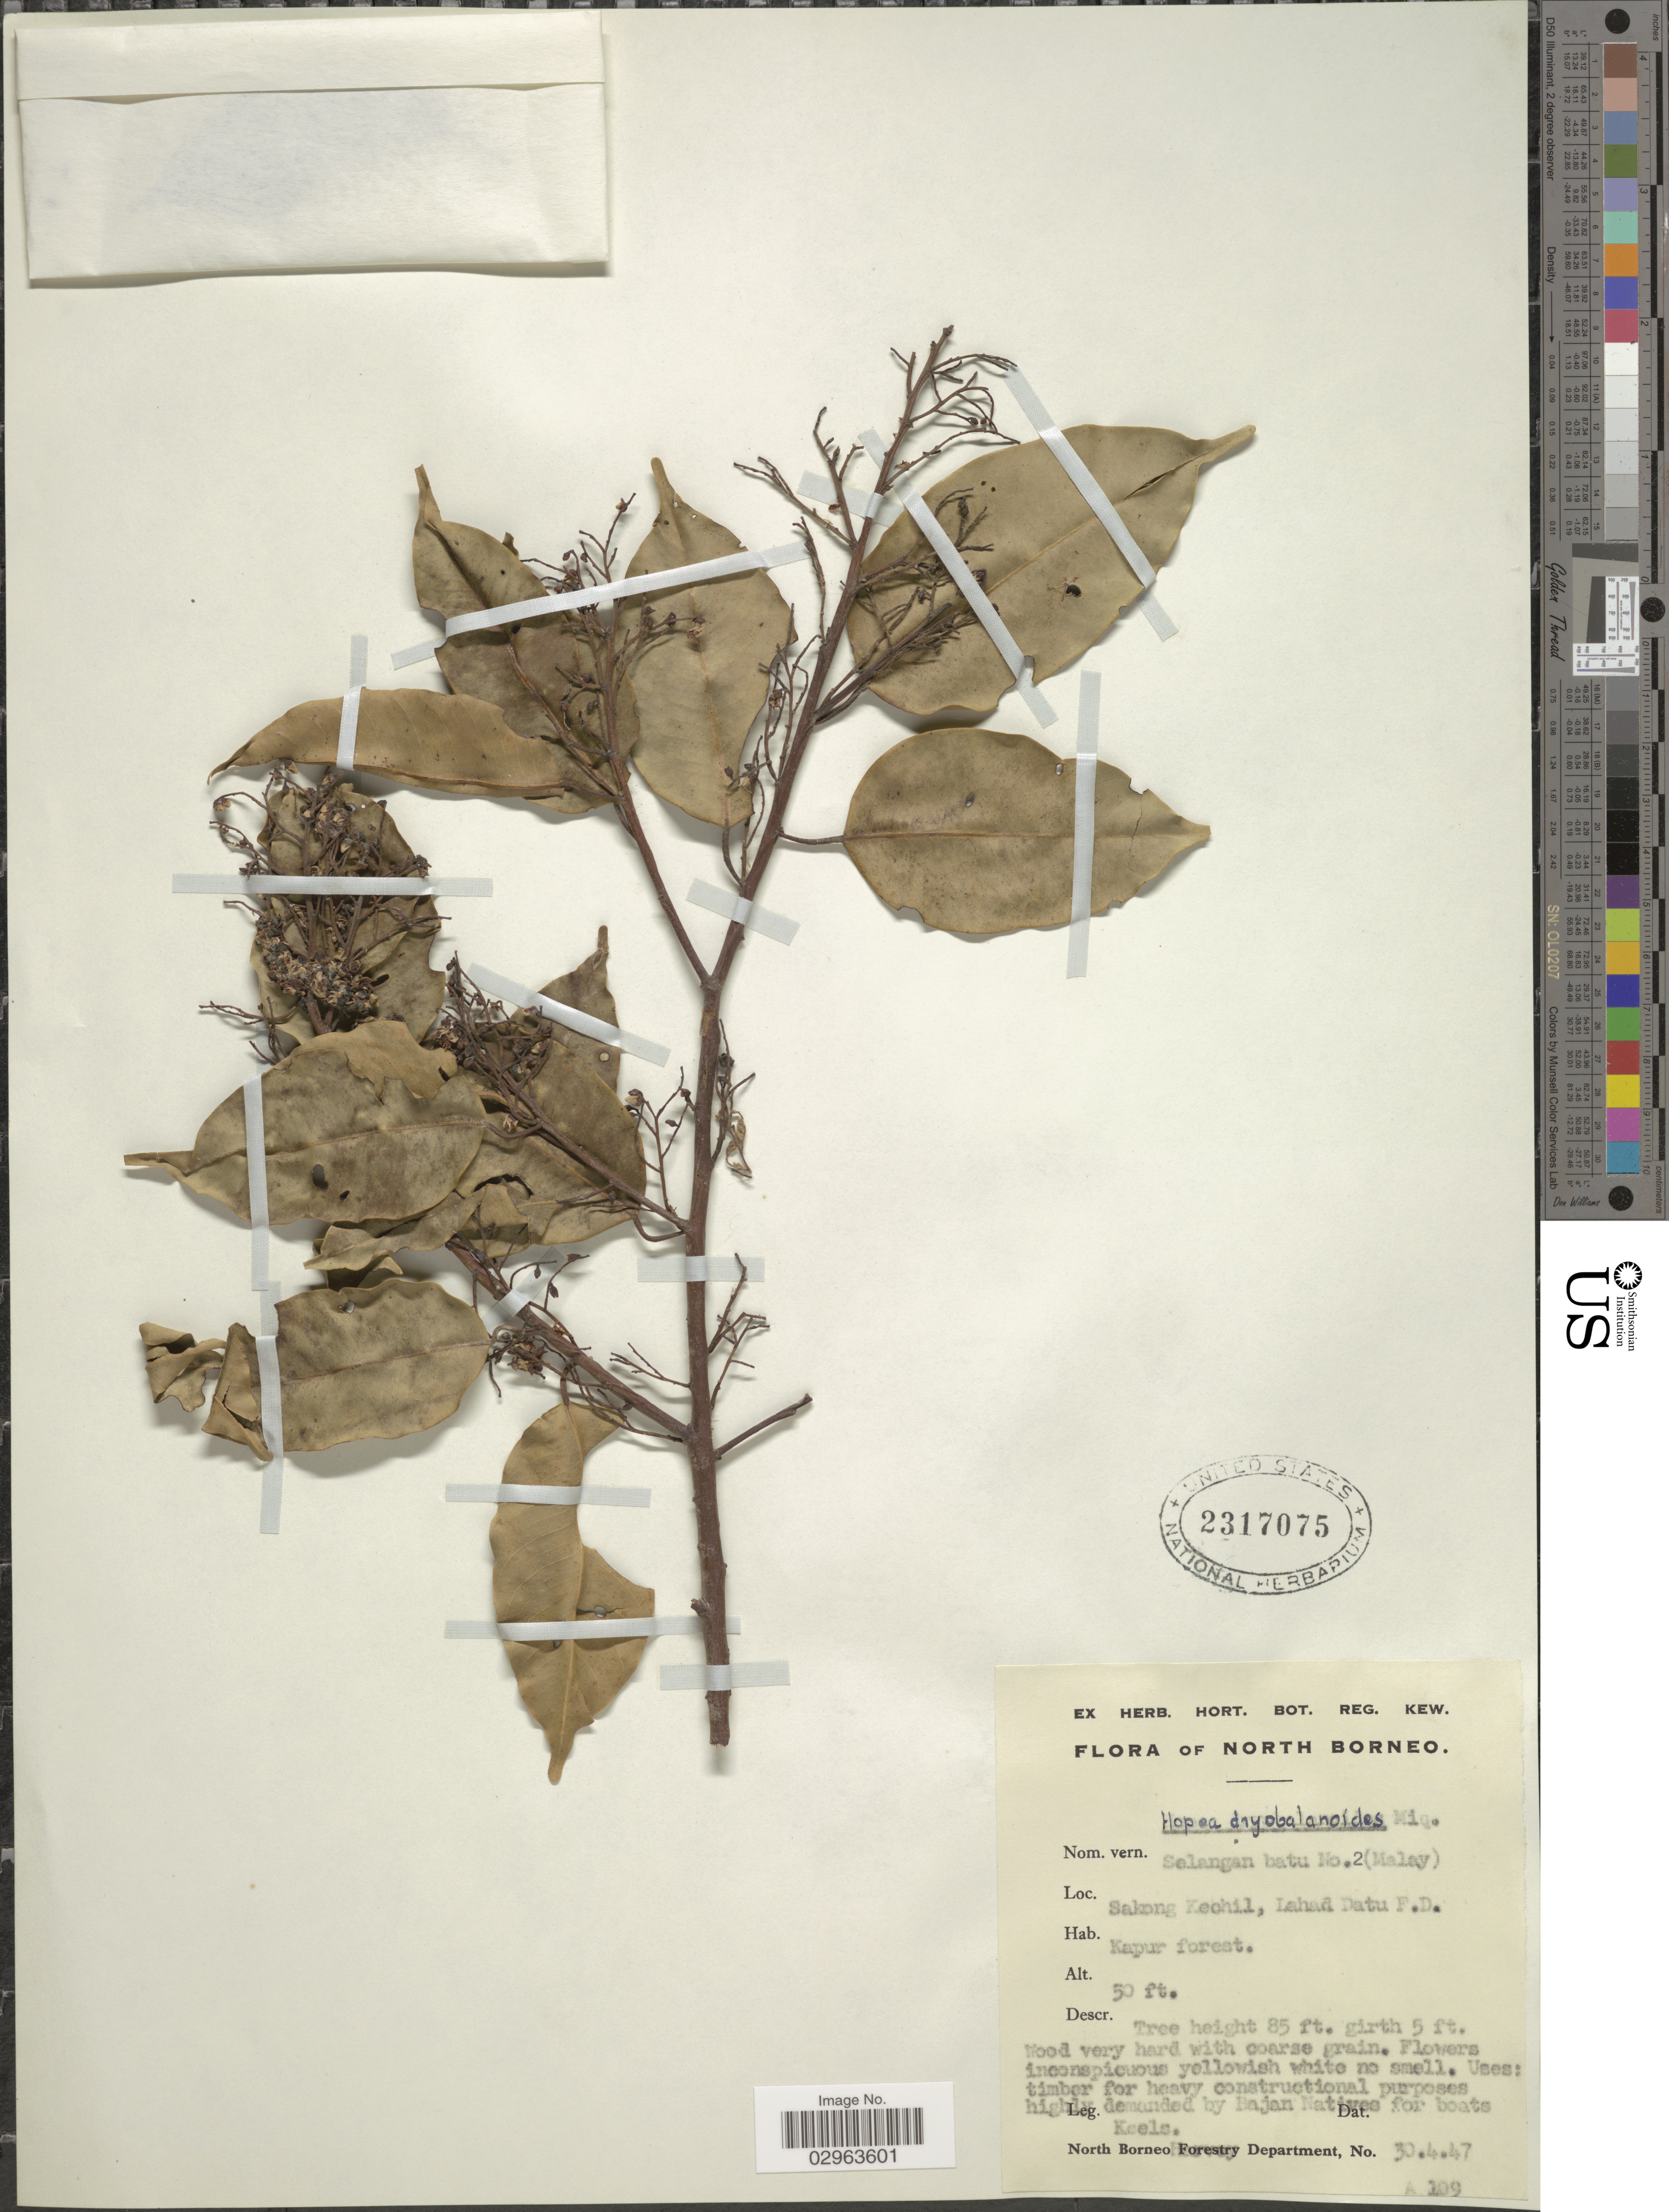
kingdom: Plantae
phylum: Tracheophyta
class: Magnoliopsida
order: Malvales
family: Dipterocarpaceae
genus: Hopea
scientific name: Hopea dryobalanoides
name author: Miq.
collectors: -. Harvey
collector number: A109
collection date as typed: Transcribed d/m/y: 30/4/47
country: Malaysia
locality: North Borneo. Sakong Kechil, Lahad Datu F.D. Kapur forest.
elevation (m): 15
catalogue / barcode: US 2317075